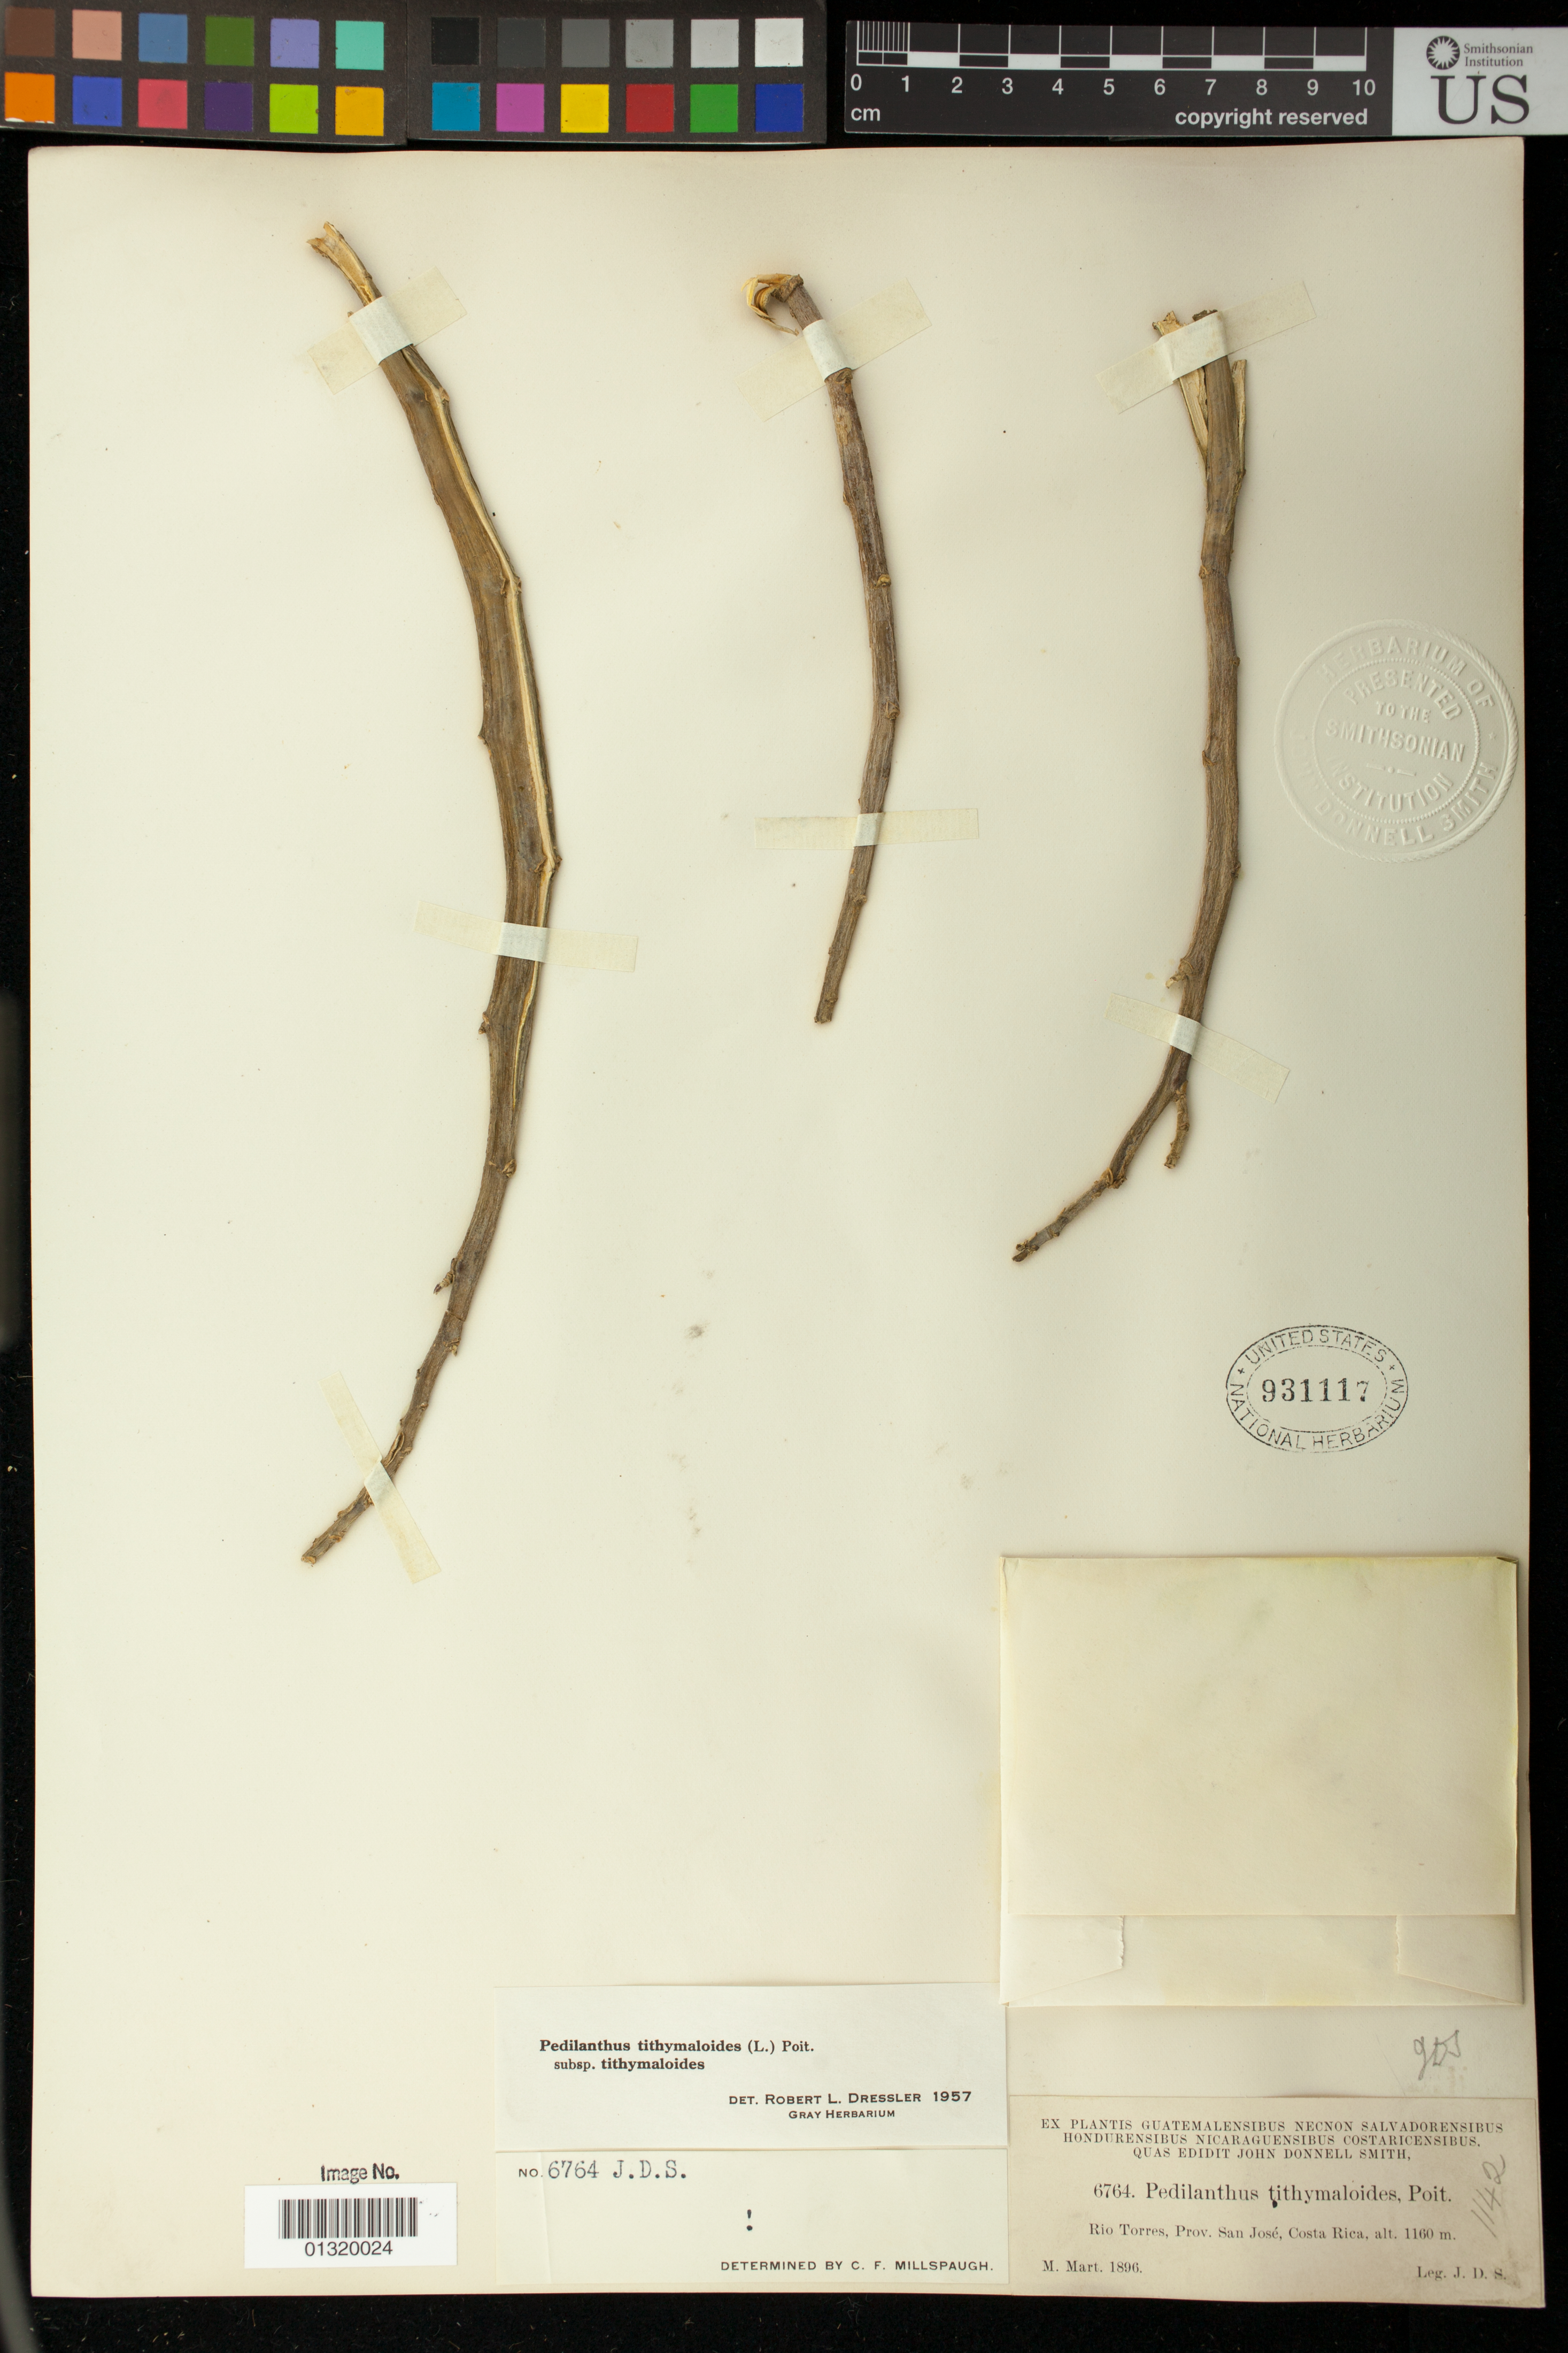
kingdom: Plantae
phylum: Tracheophyta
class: Magnoliopsida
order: Malpighiales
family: Euphorbiaceae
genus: Pedilanthus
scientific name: Pedilanthus tithymaloides subsp. tithymaloides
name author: (L.) Poit.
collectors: J. D. Smith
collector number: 6764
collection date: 1896-03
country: Costa Rica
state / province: San José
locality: Rio Torres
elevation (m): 1160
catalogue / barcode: US 931117